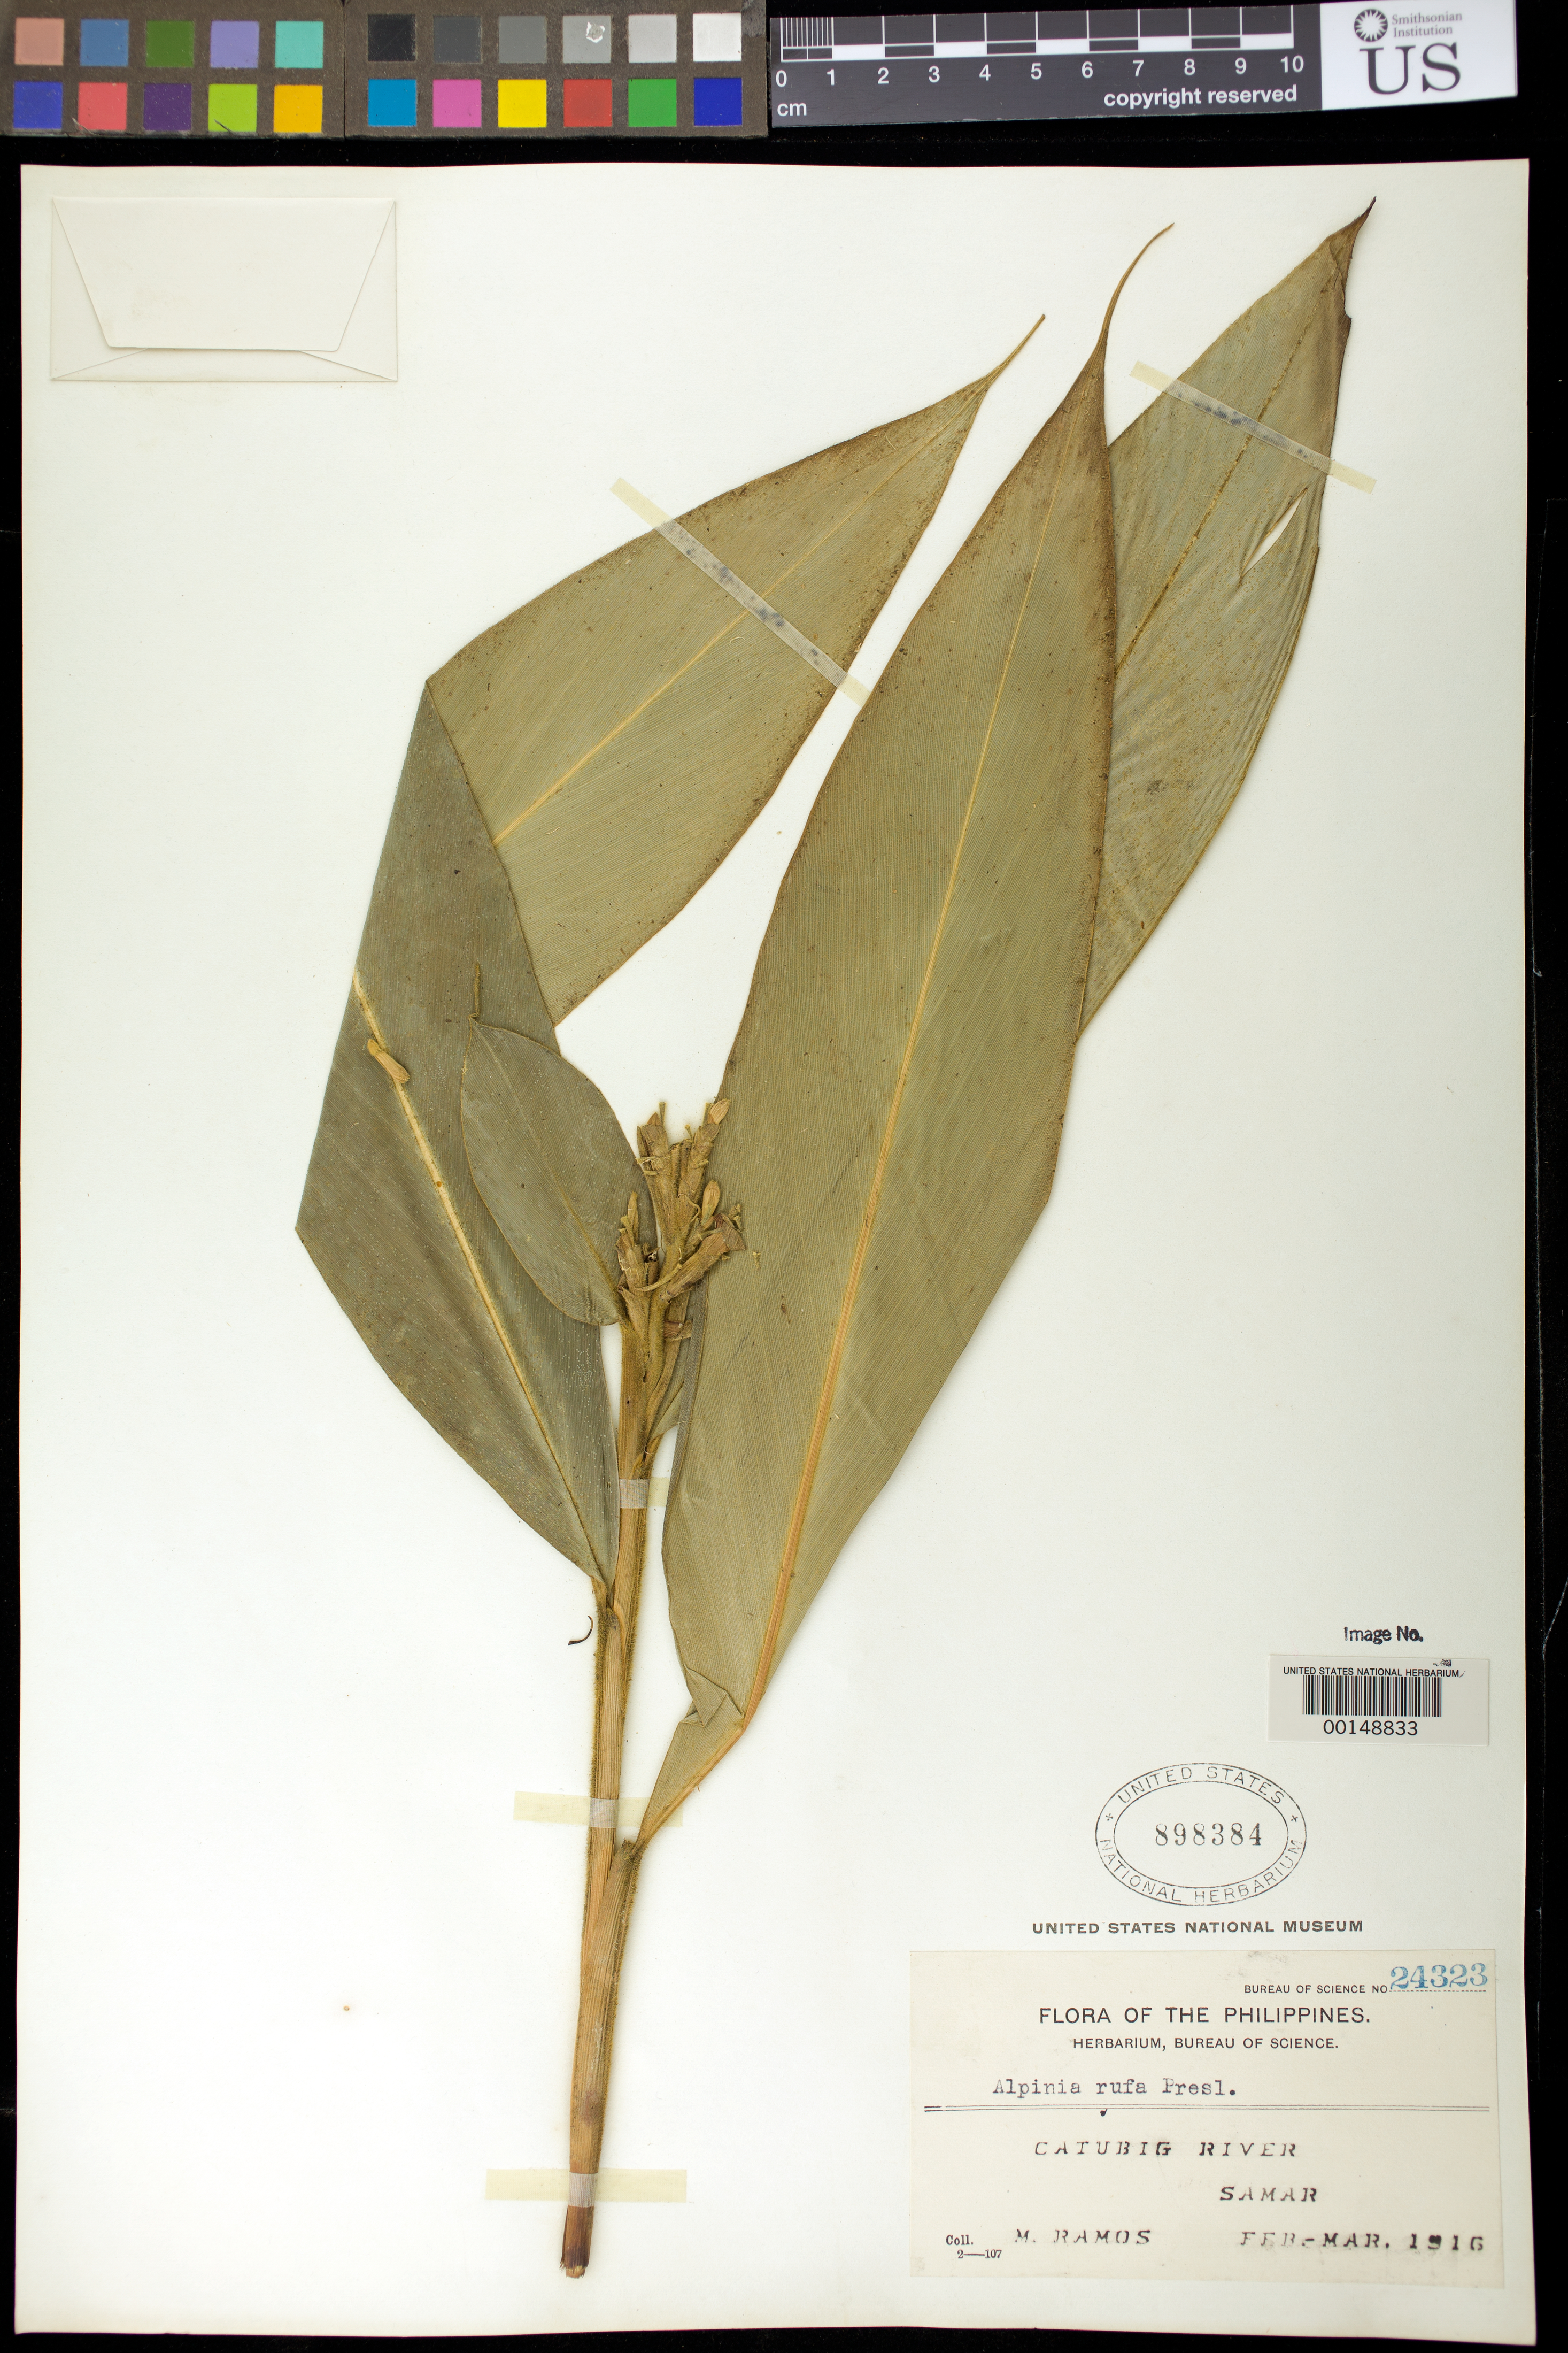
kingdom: Plantae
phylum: Tracheophyta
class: Liliopsida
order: Zingiberales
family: Zingiberaceae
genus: Alpinia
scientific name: Alpinia rufa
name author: (C. Presl) Náves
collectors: M. Ramos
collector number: Bur. Sci. 24323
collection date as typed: Feb 1916 to -- Mar 1916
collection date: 1916-02/1916-03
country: Philippines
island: Samar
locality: Catubig river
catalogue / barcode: US 898384